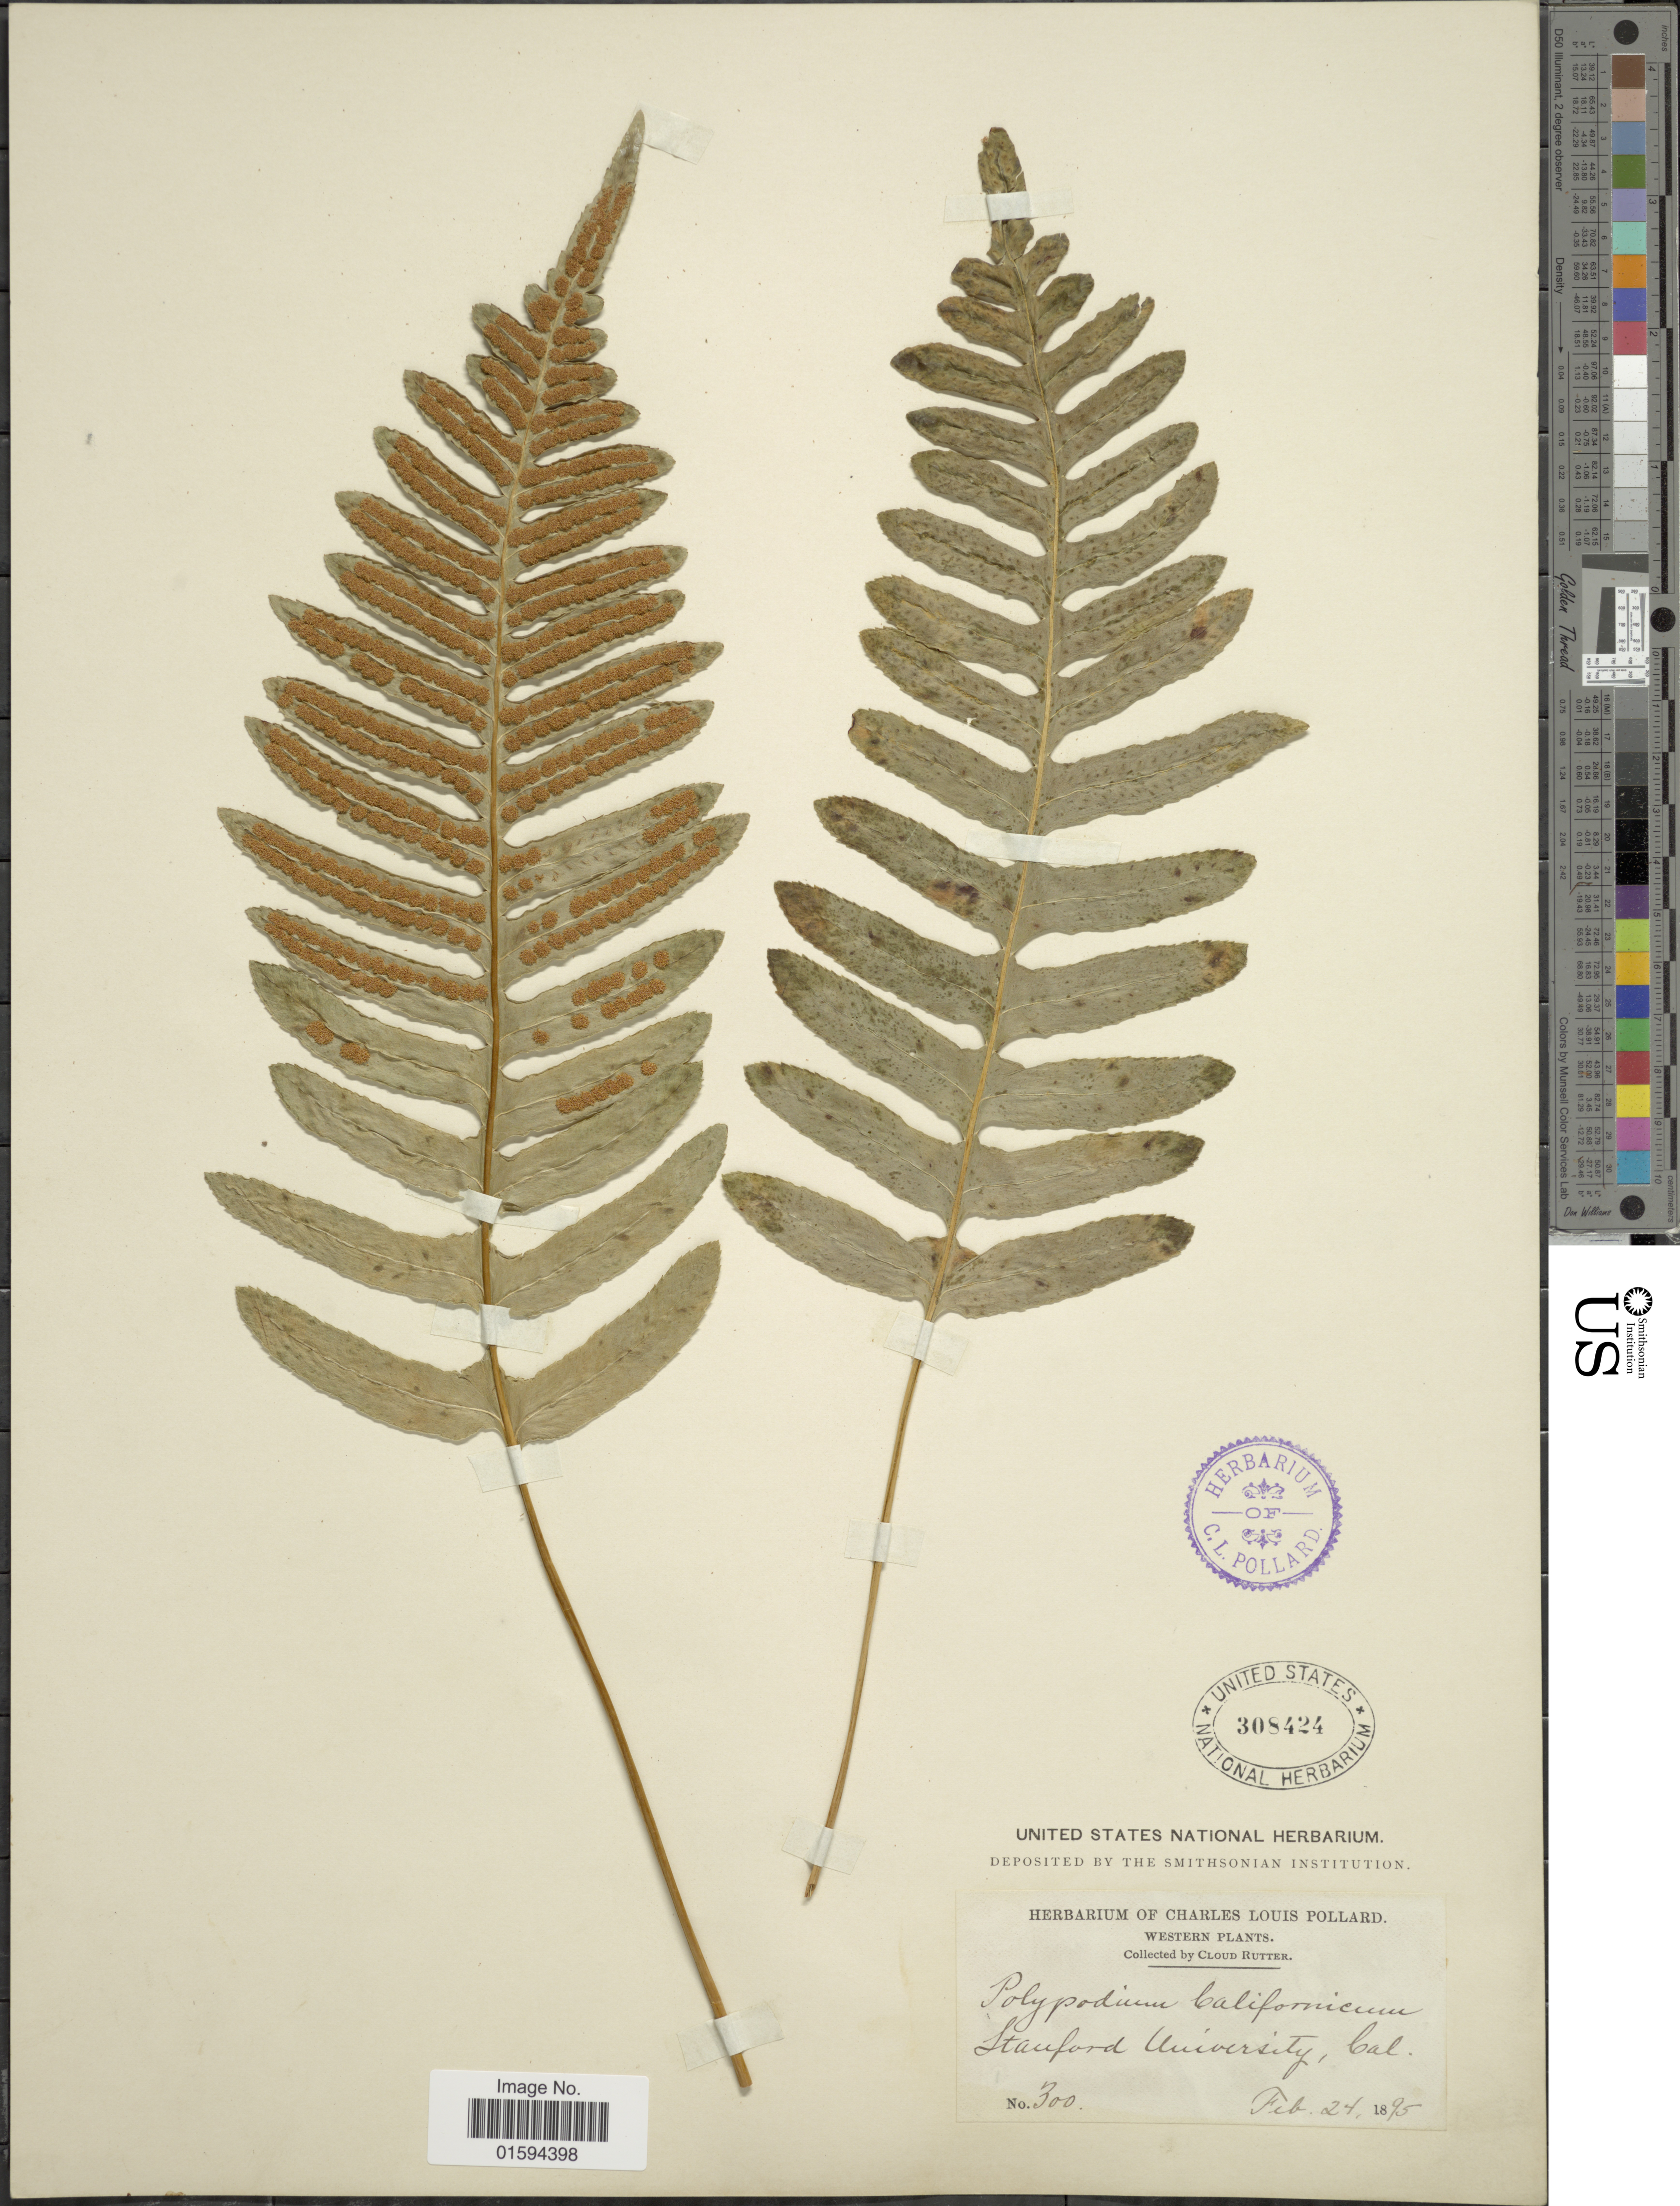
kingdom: Plantae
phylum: Tracheophyta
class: Polypodiopsida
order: Polypodiales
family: Polypodiaceae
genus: Polypodium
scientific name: Polypodium californicum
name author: Kaulf.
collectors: C. Rutter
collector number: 300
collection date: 1895-02-24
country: United States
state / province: California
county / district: Santa Clara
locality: Western plants, Stanford University.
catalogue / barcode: US 308424